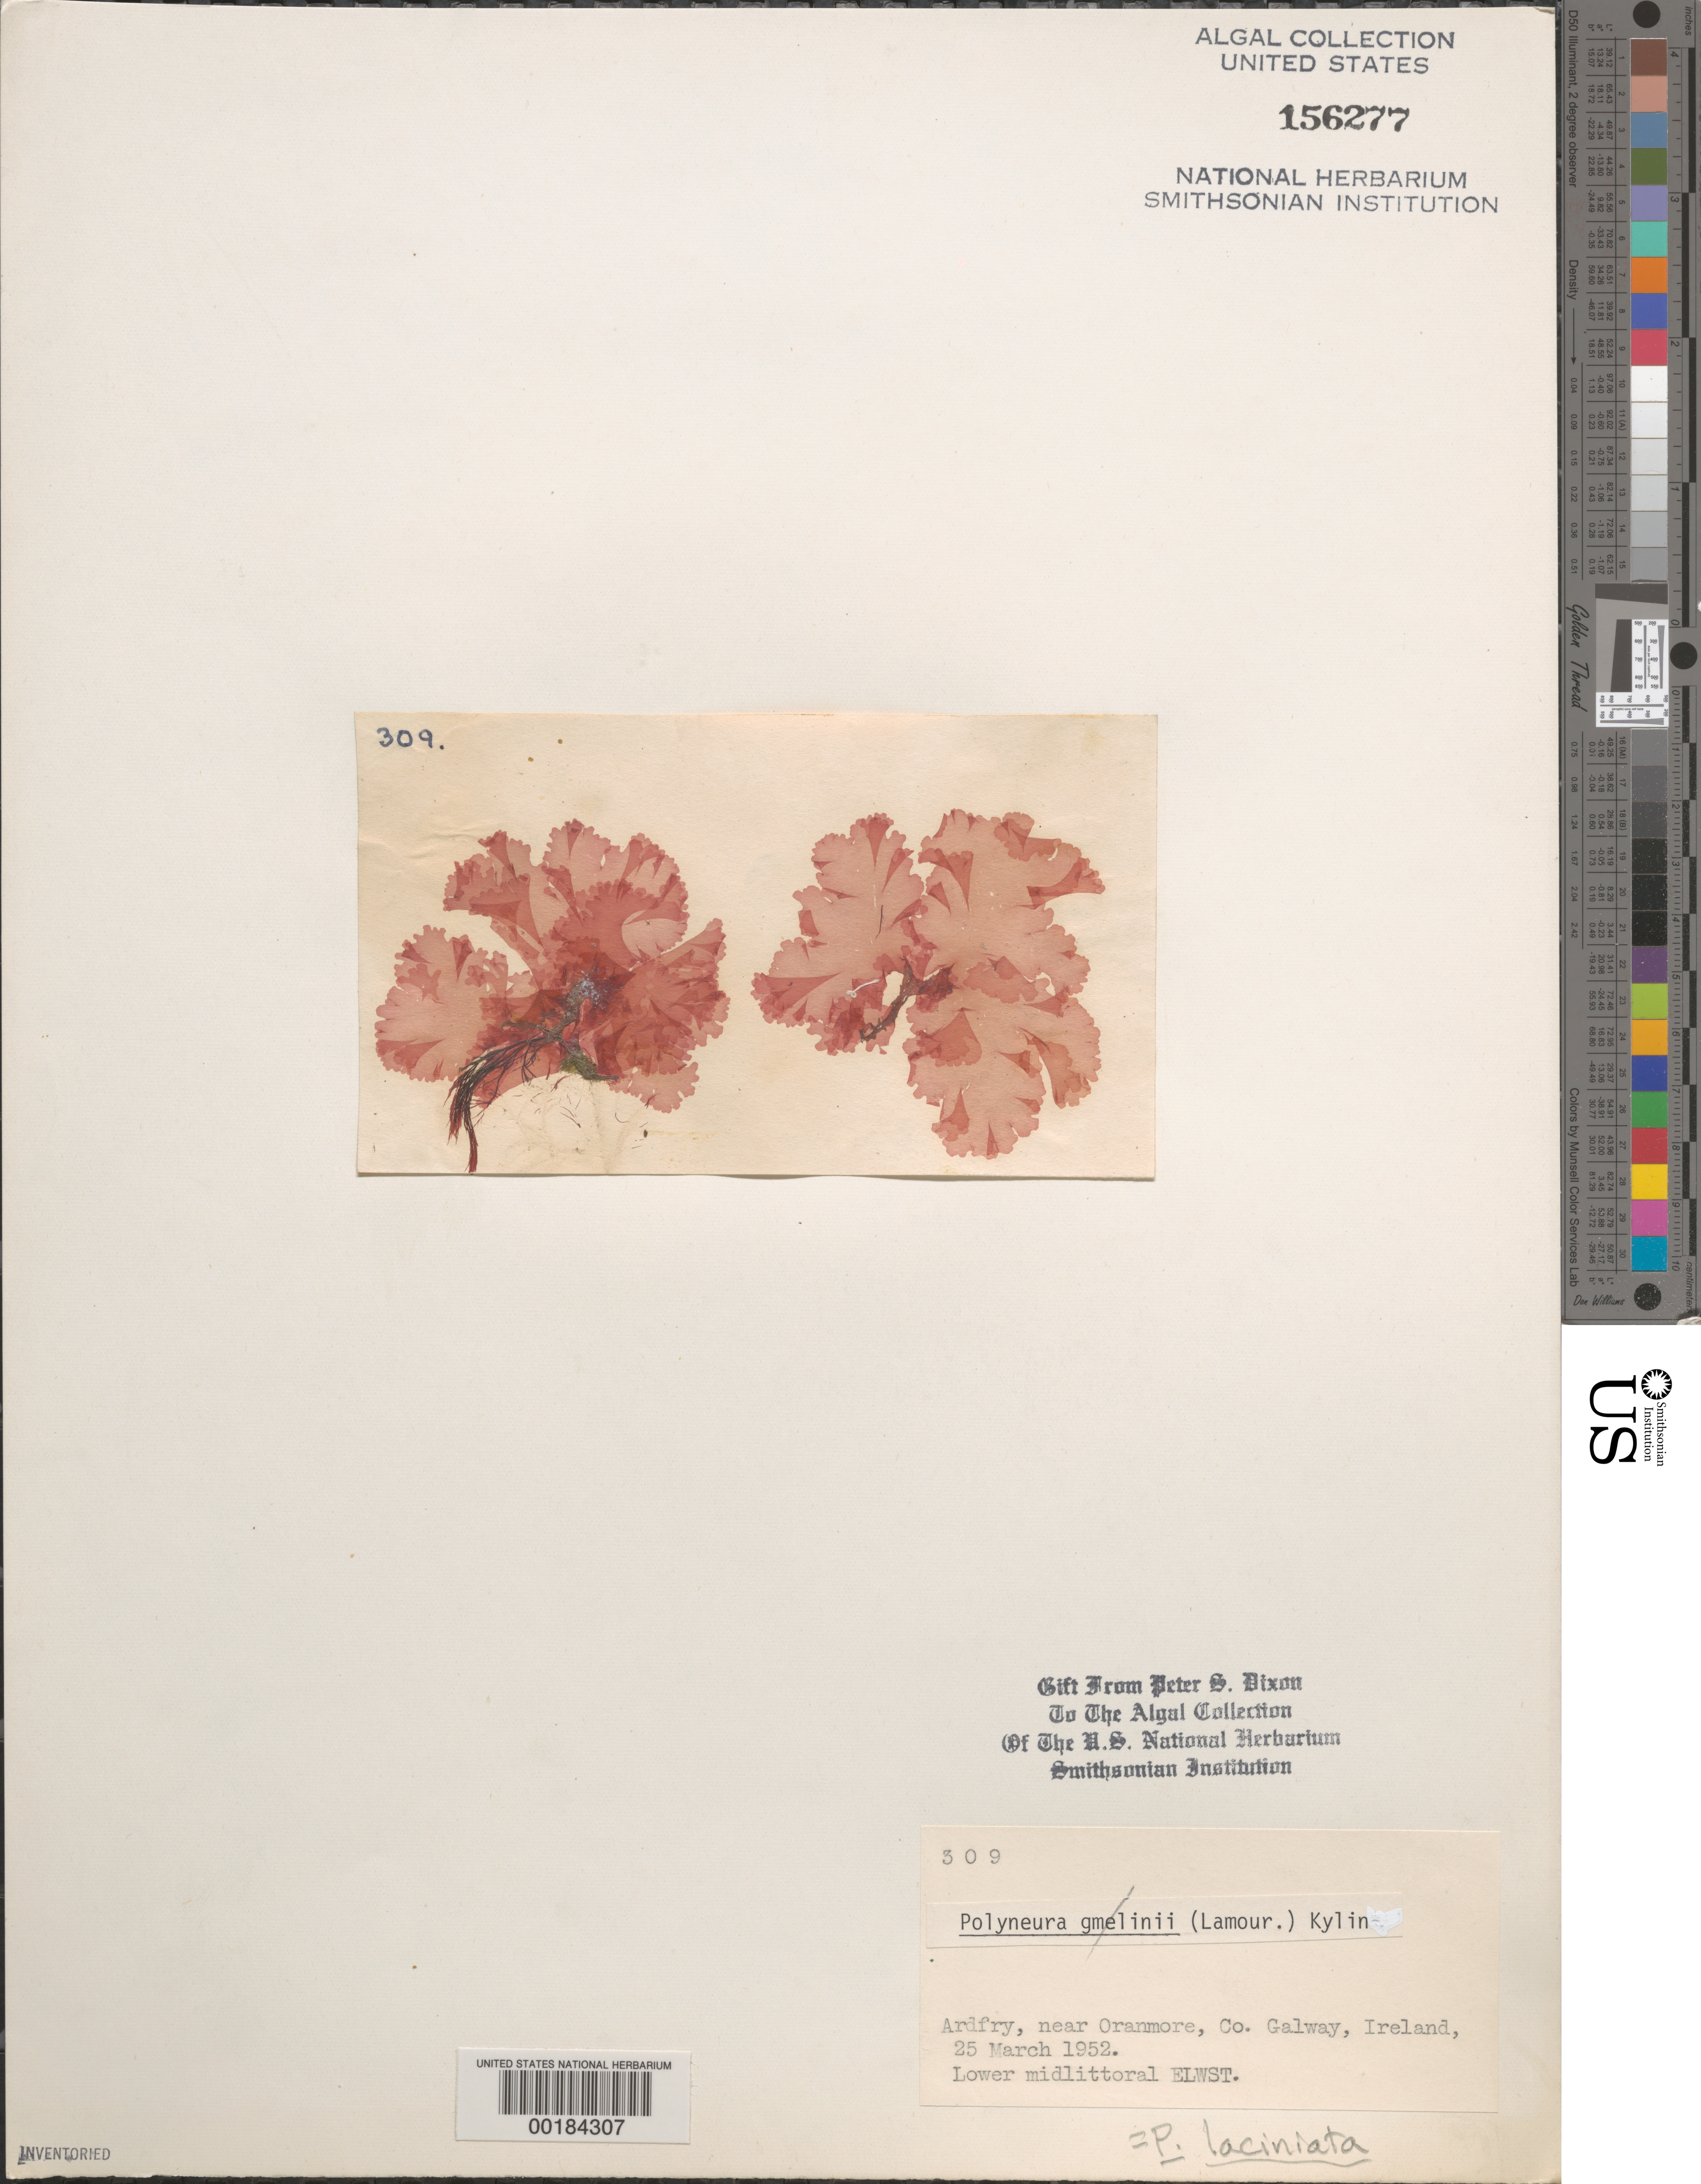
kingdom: Plantae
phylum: Rhodophyta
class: Florideophyceae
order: Ceramiales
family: Delesseriaceae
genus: Erythroglossum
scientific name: Erythroglossum laciniatum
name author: (Lightf.) C.A. Maggs & Hommersand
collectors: P. S. Dixon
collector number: PSD 309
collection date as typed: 25 Mar 1952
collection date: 1952-03-25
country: Ireland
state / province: Connaught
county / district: Galway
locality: Ardfry, near Oranmore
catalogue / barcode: US 156277